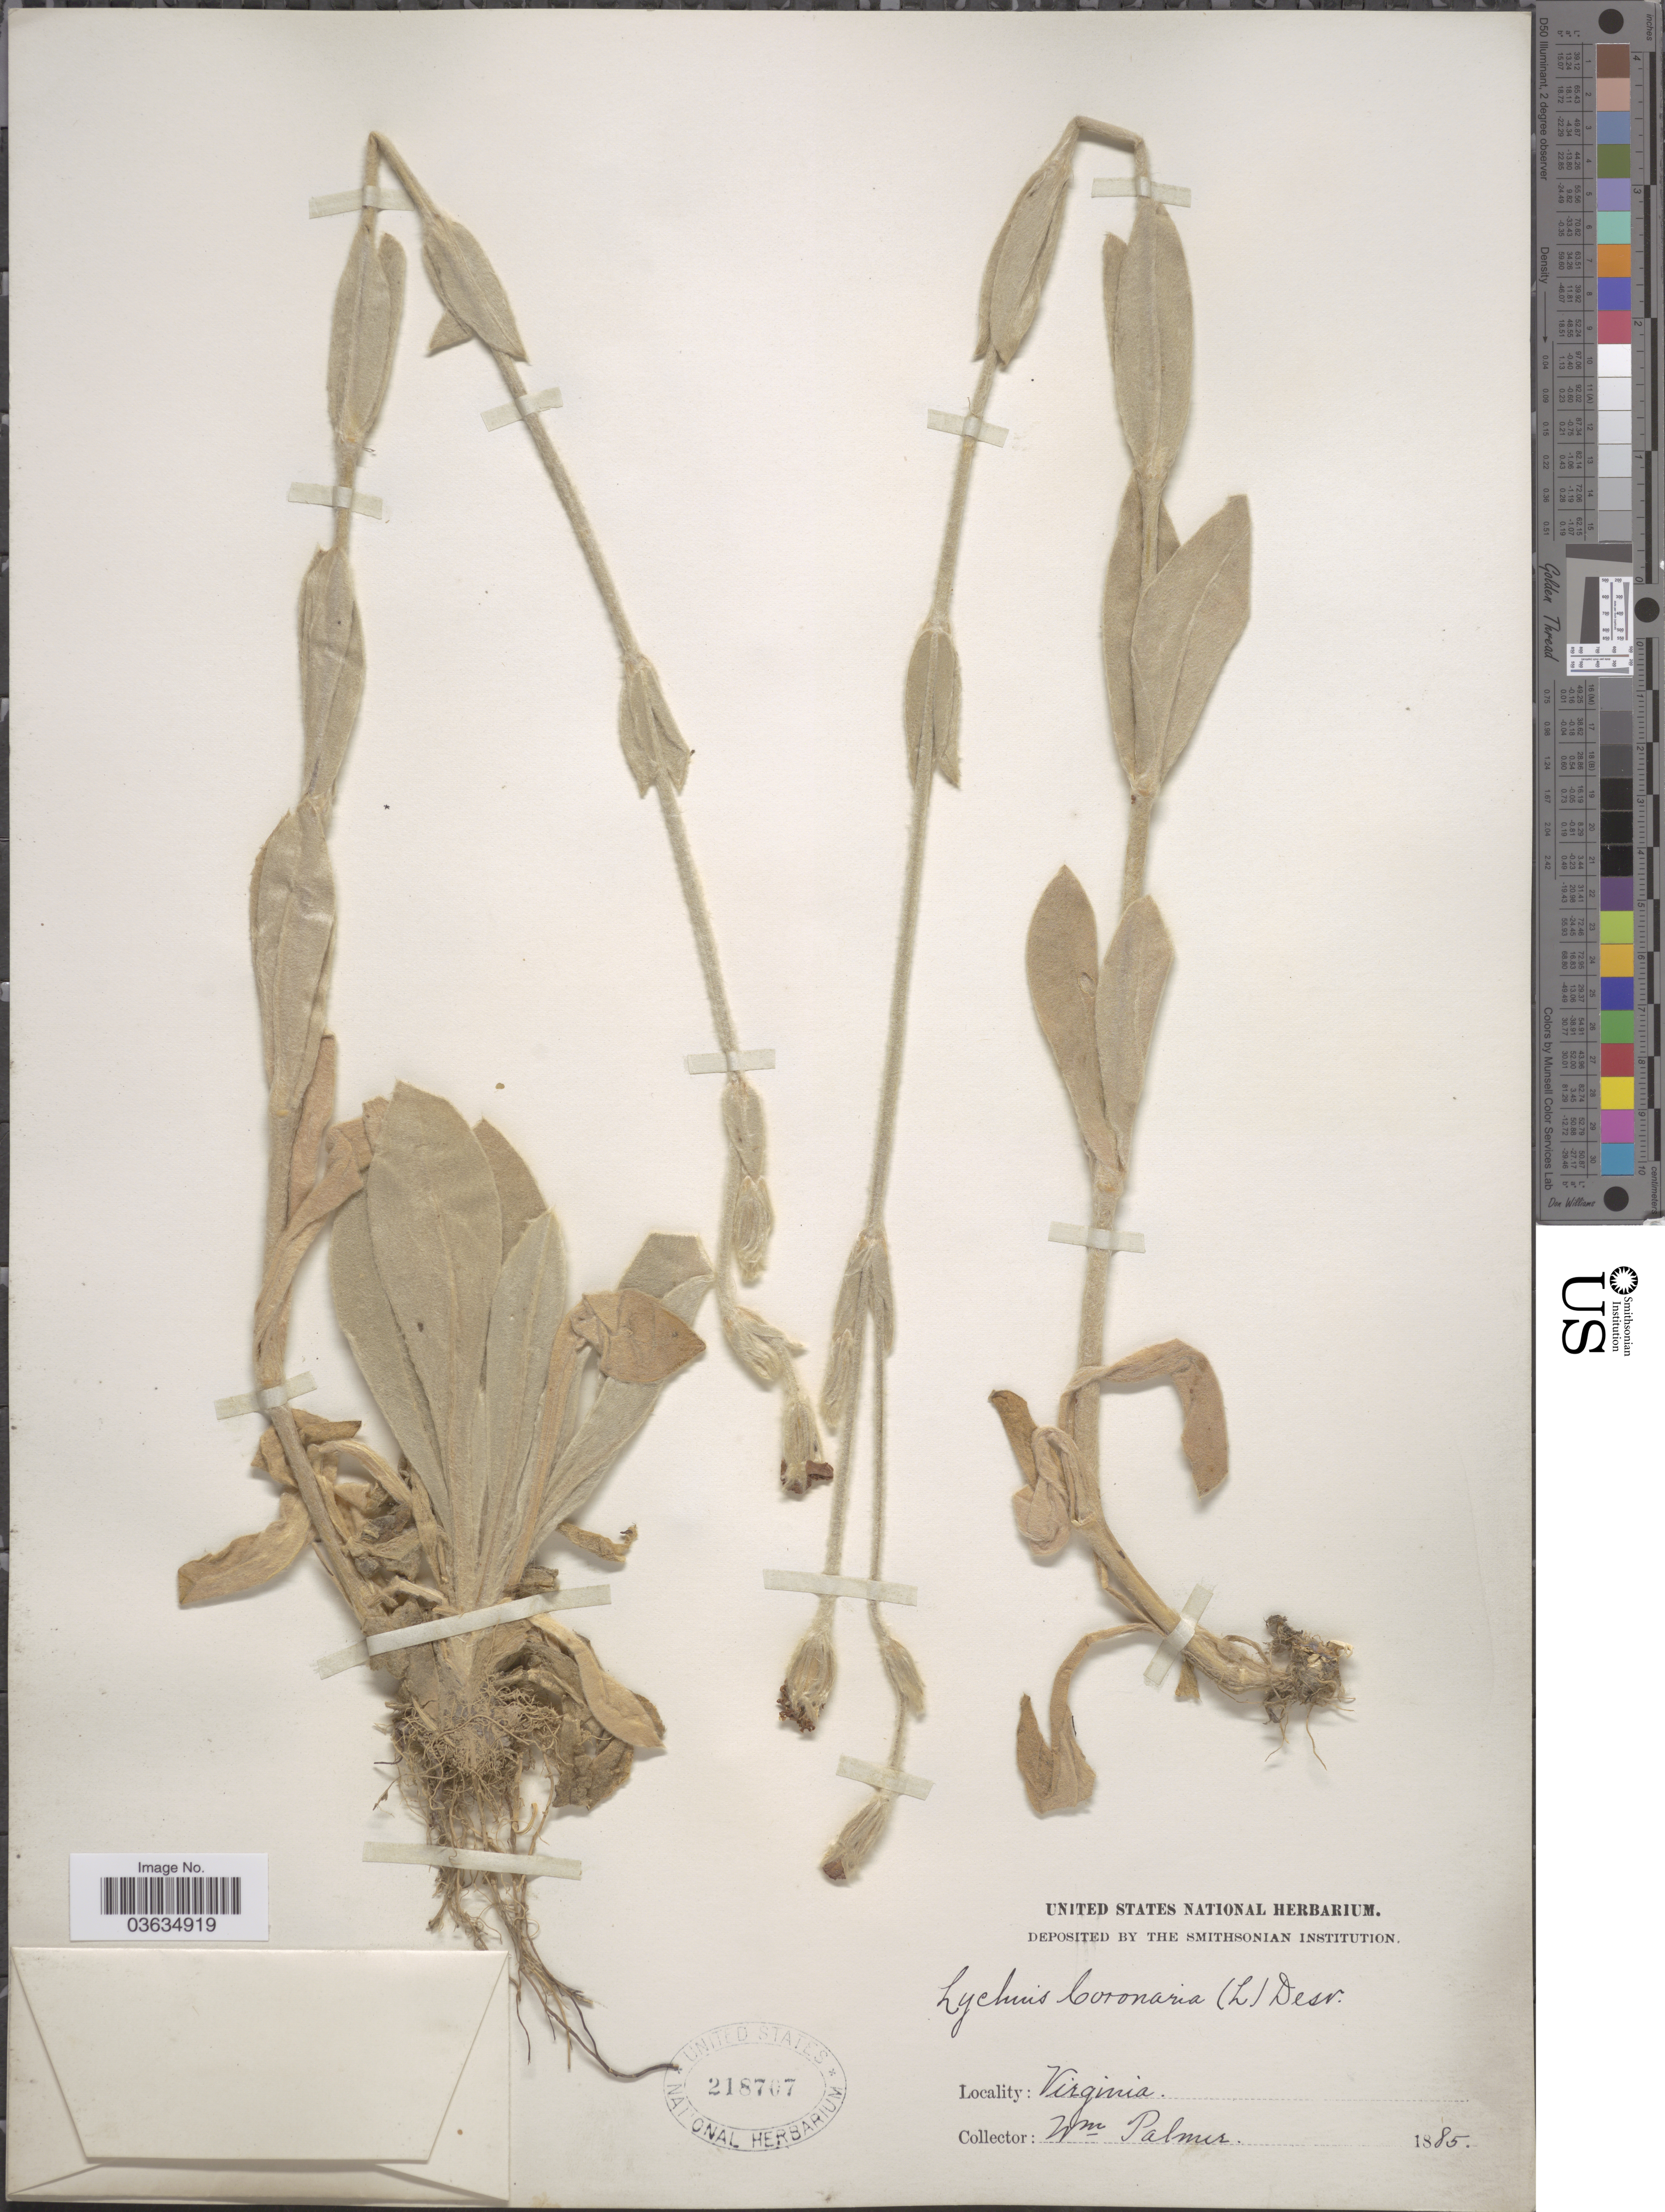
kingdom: Plantae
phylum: Tracheophyta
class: Magnoliopsida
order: Caryophyllales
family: Caryophyllaceae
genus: Silene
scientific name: Silene coronaria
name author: (L.) Clairv.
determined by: Strong, Mark T., (BOT), Smithsonian Institution - National Museum of Natural History (UNITED STATES)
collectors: W. Palmer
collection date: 1885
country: United States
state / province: Virginia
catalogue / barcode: US 218707